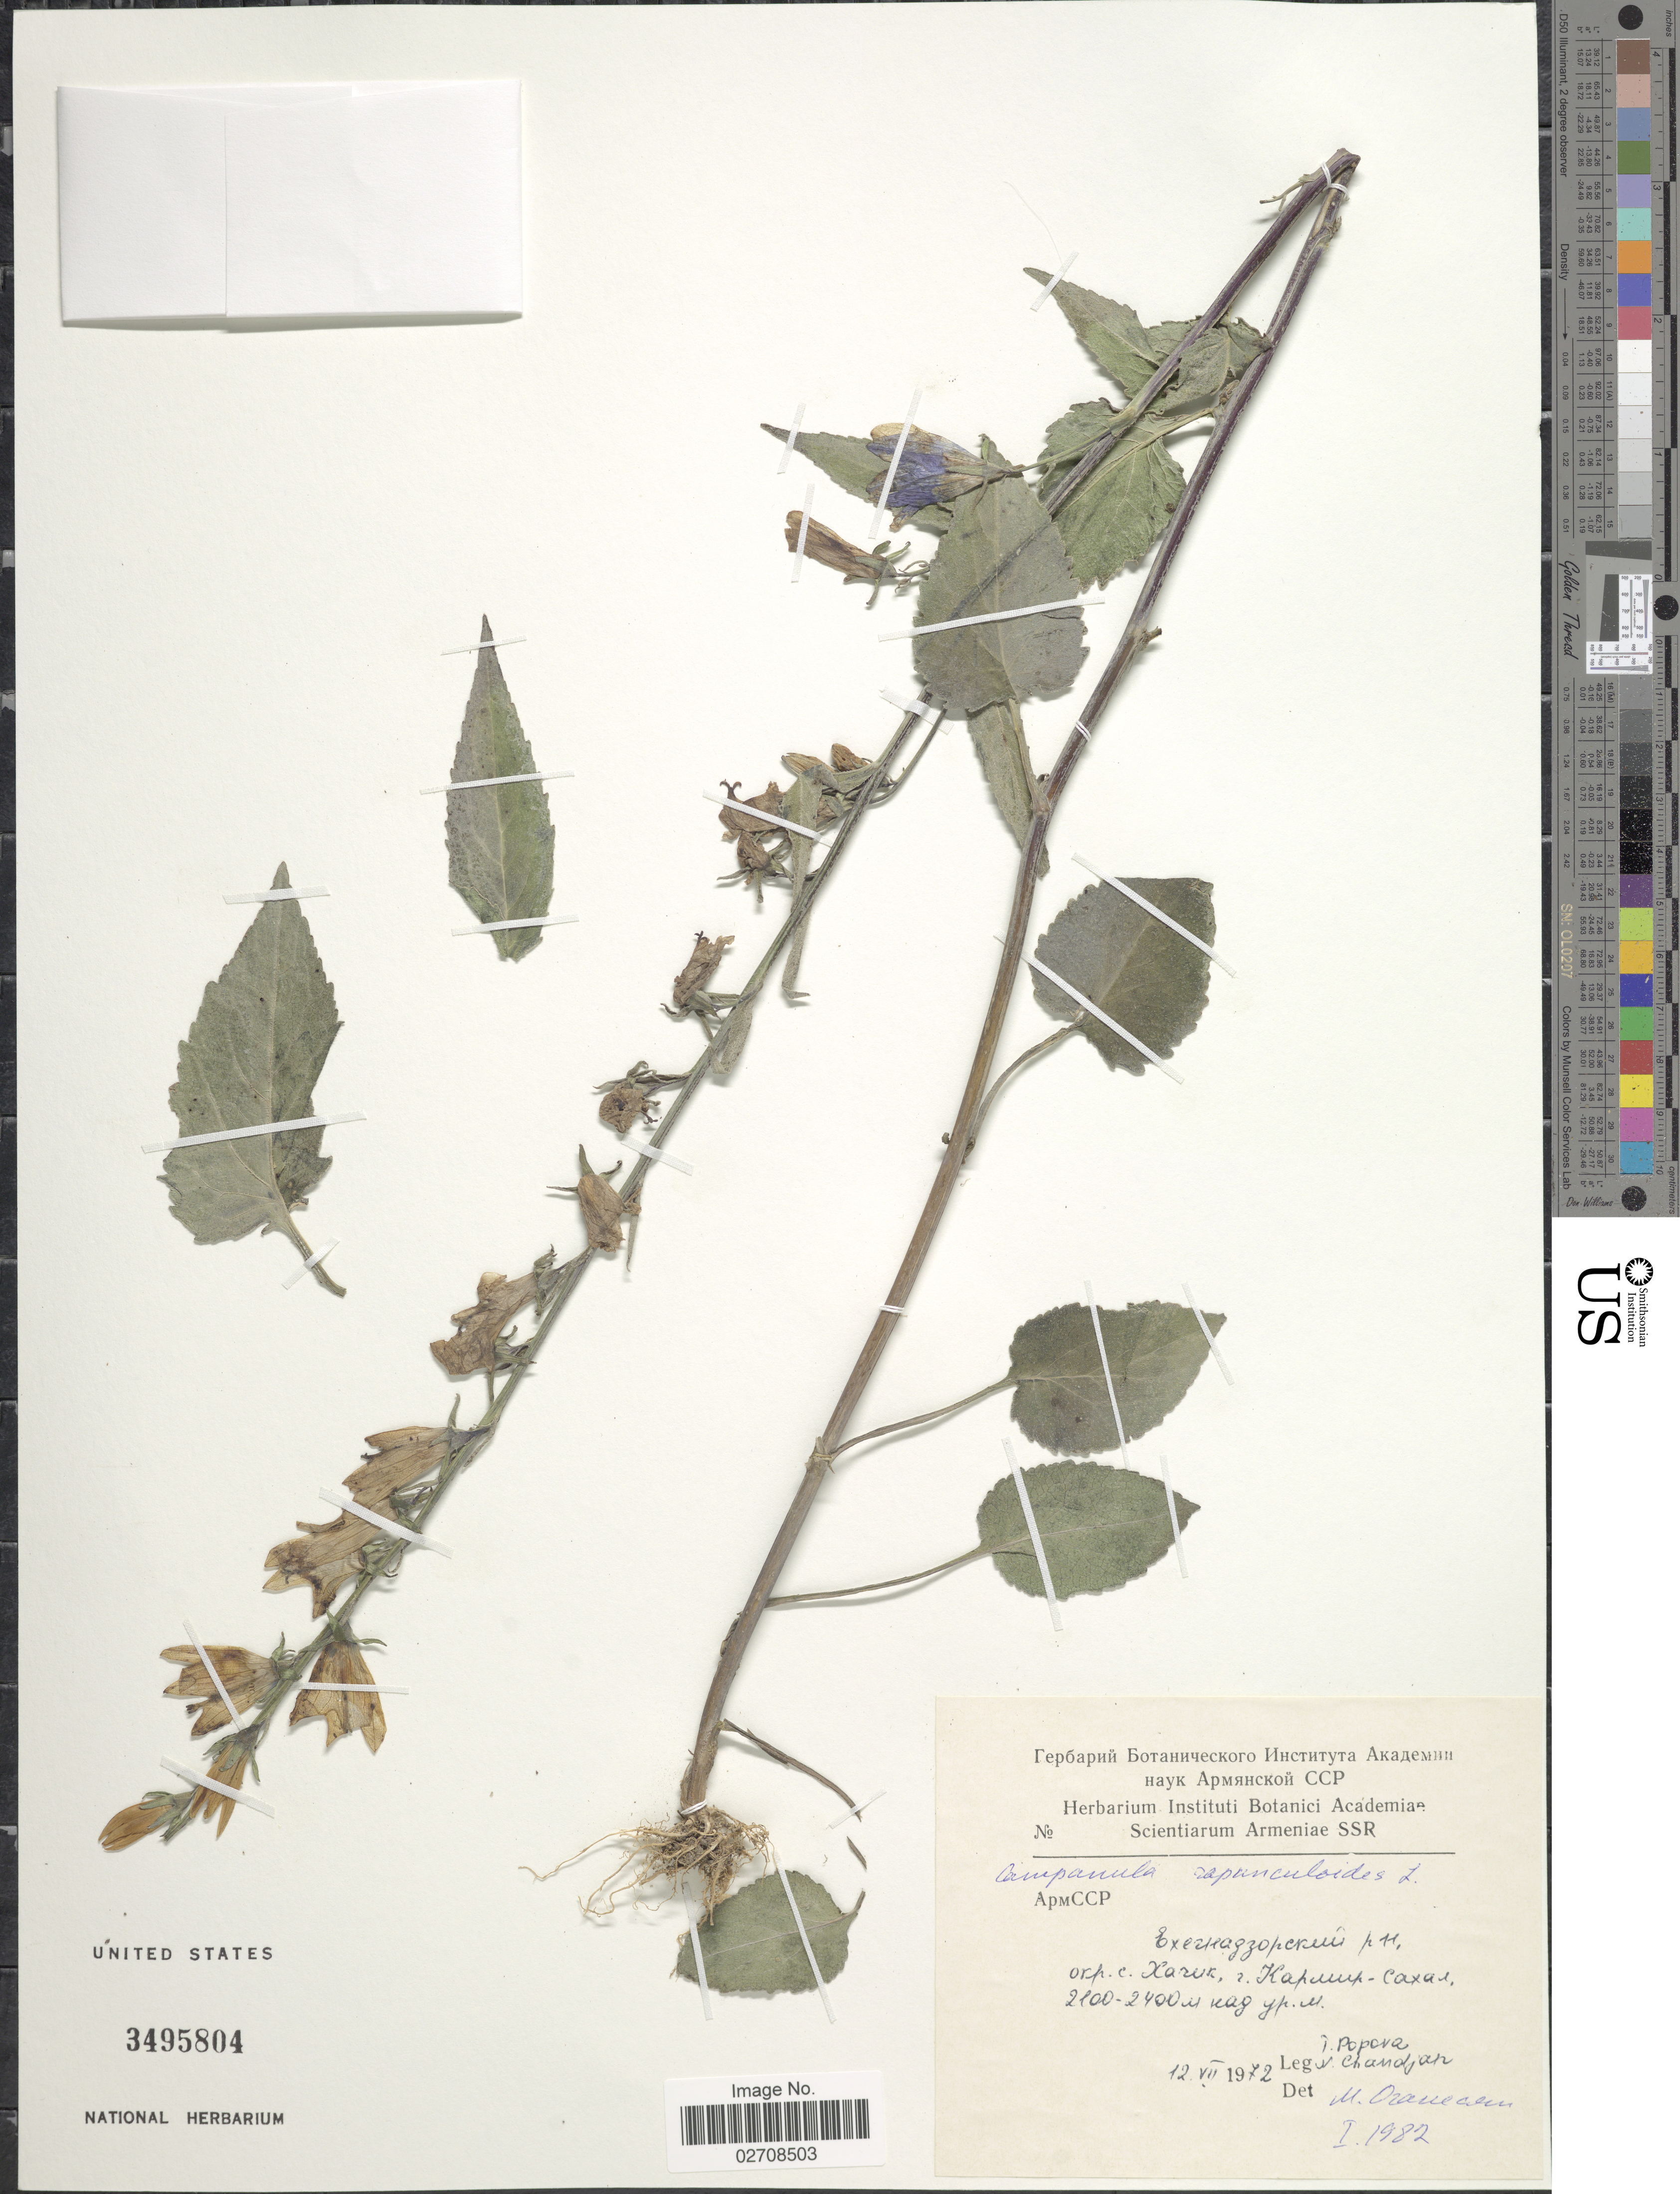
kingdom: Plantae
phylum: Tracheophyta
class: Magnoliopsida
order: Asterales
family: Campanulaceae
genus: Campanula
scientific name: Campanula rapunculoides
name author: L.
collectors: T. Popova & N. Chandjian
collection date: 1972-07-12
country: Armenia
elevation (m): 2100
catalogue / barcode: US 3495804